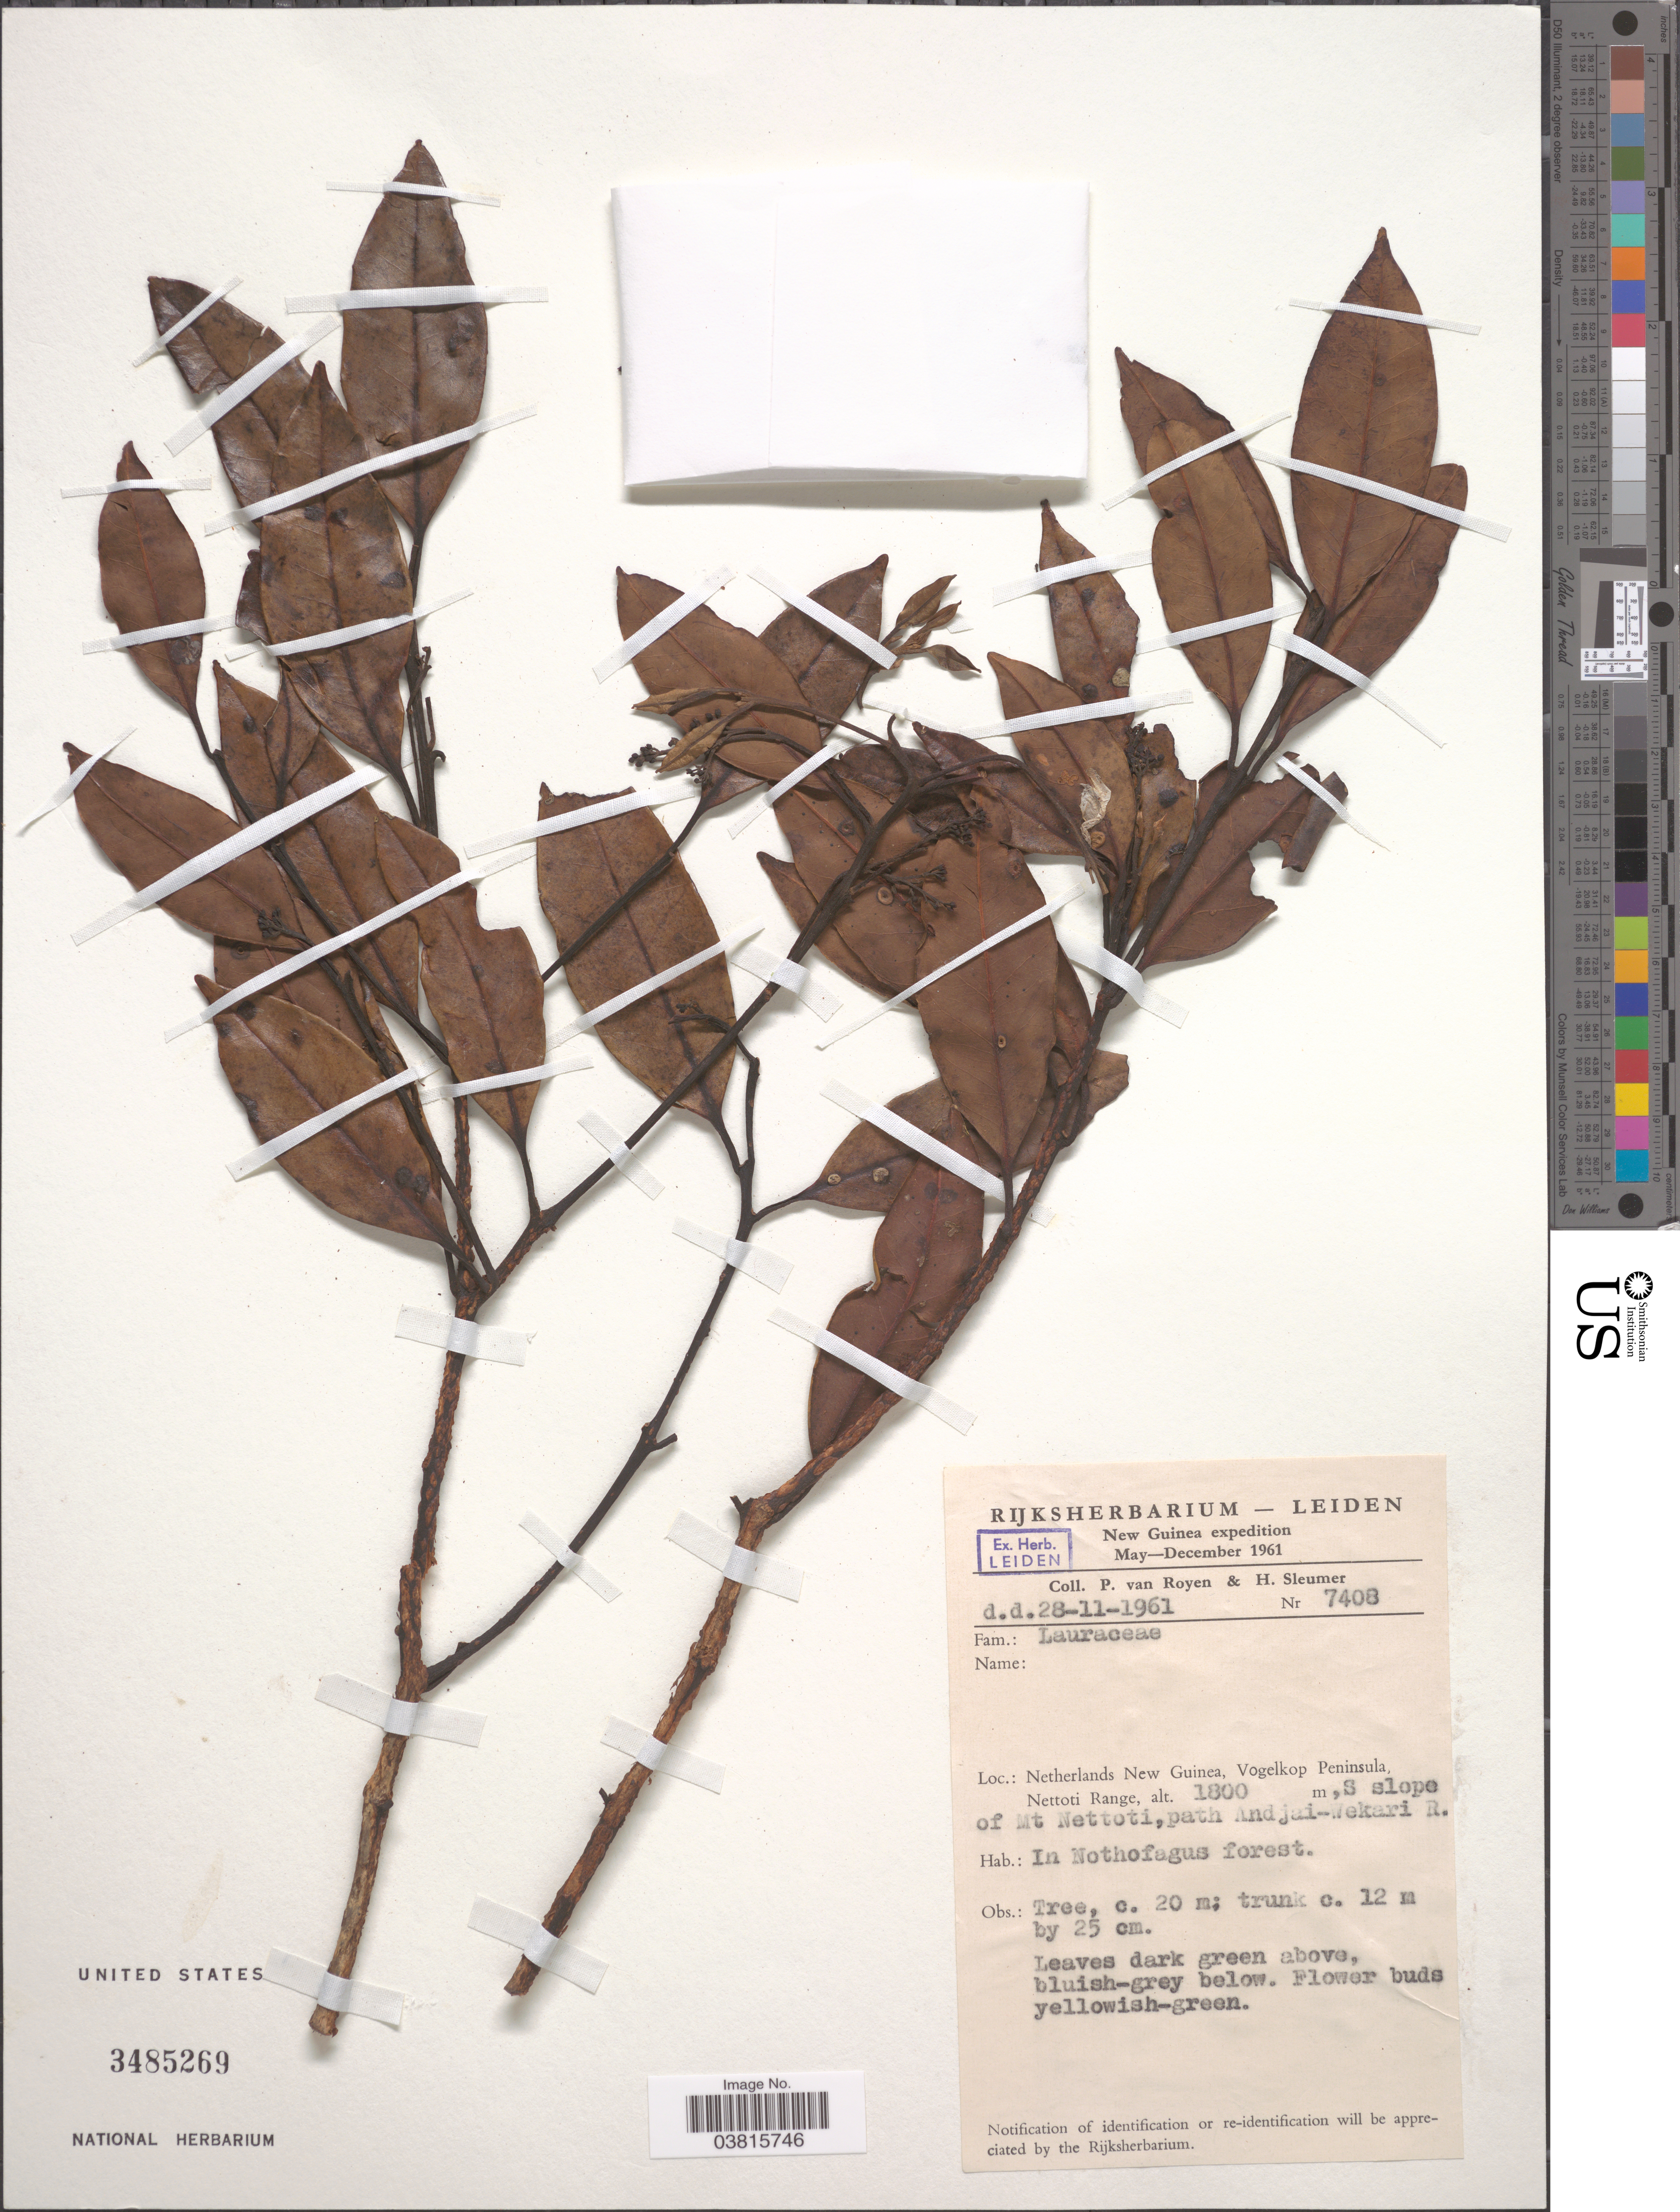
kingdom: Plantae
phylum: Tracheophyta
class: Magnoliopsida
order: Laurales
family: Lauraceae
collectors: P. van Royen & H. O. Sleumer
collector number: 7408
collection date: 1961-11-28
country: Indonesia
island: New Guinea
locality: New Guinea. Netherlands New Guinea, Vogelkop Peninsula, Nettoti Range, S slope of Mt Nettoti, path Andjai-Wekari R. In Nothofagus forest.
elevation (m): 1800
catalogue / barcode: US 3485269